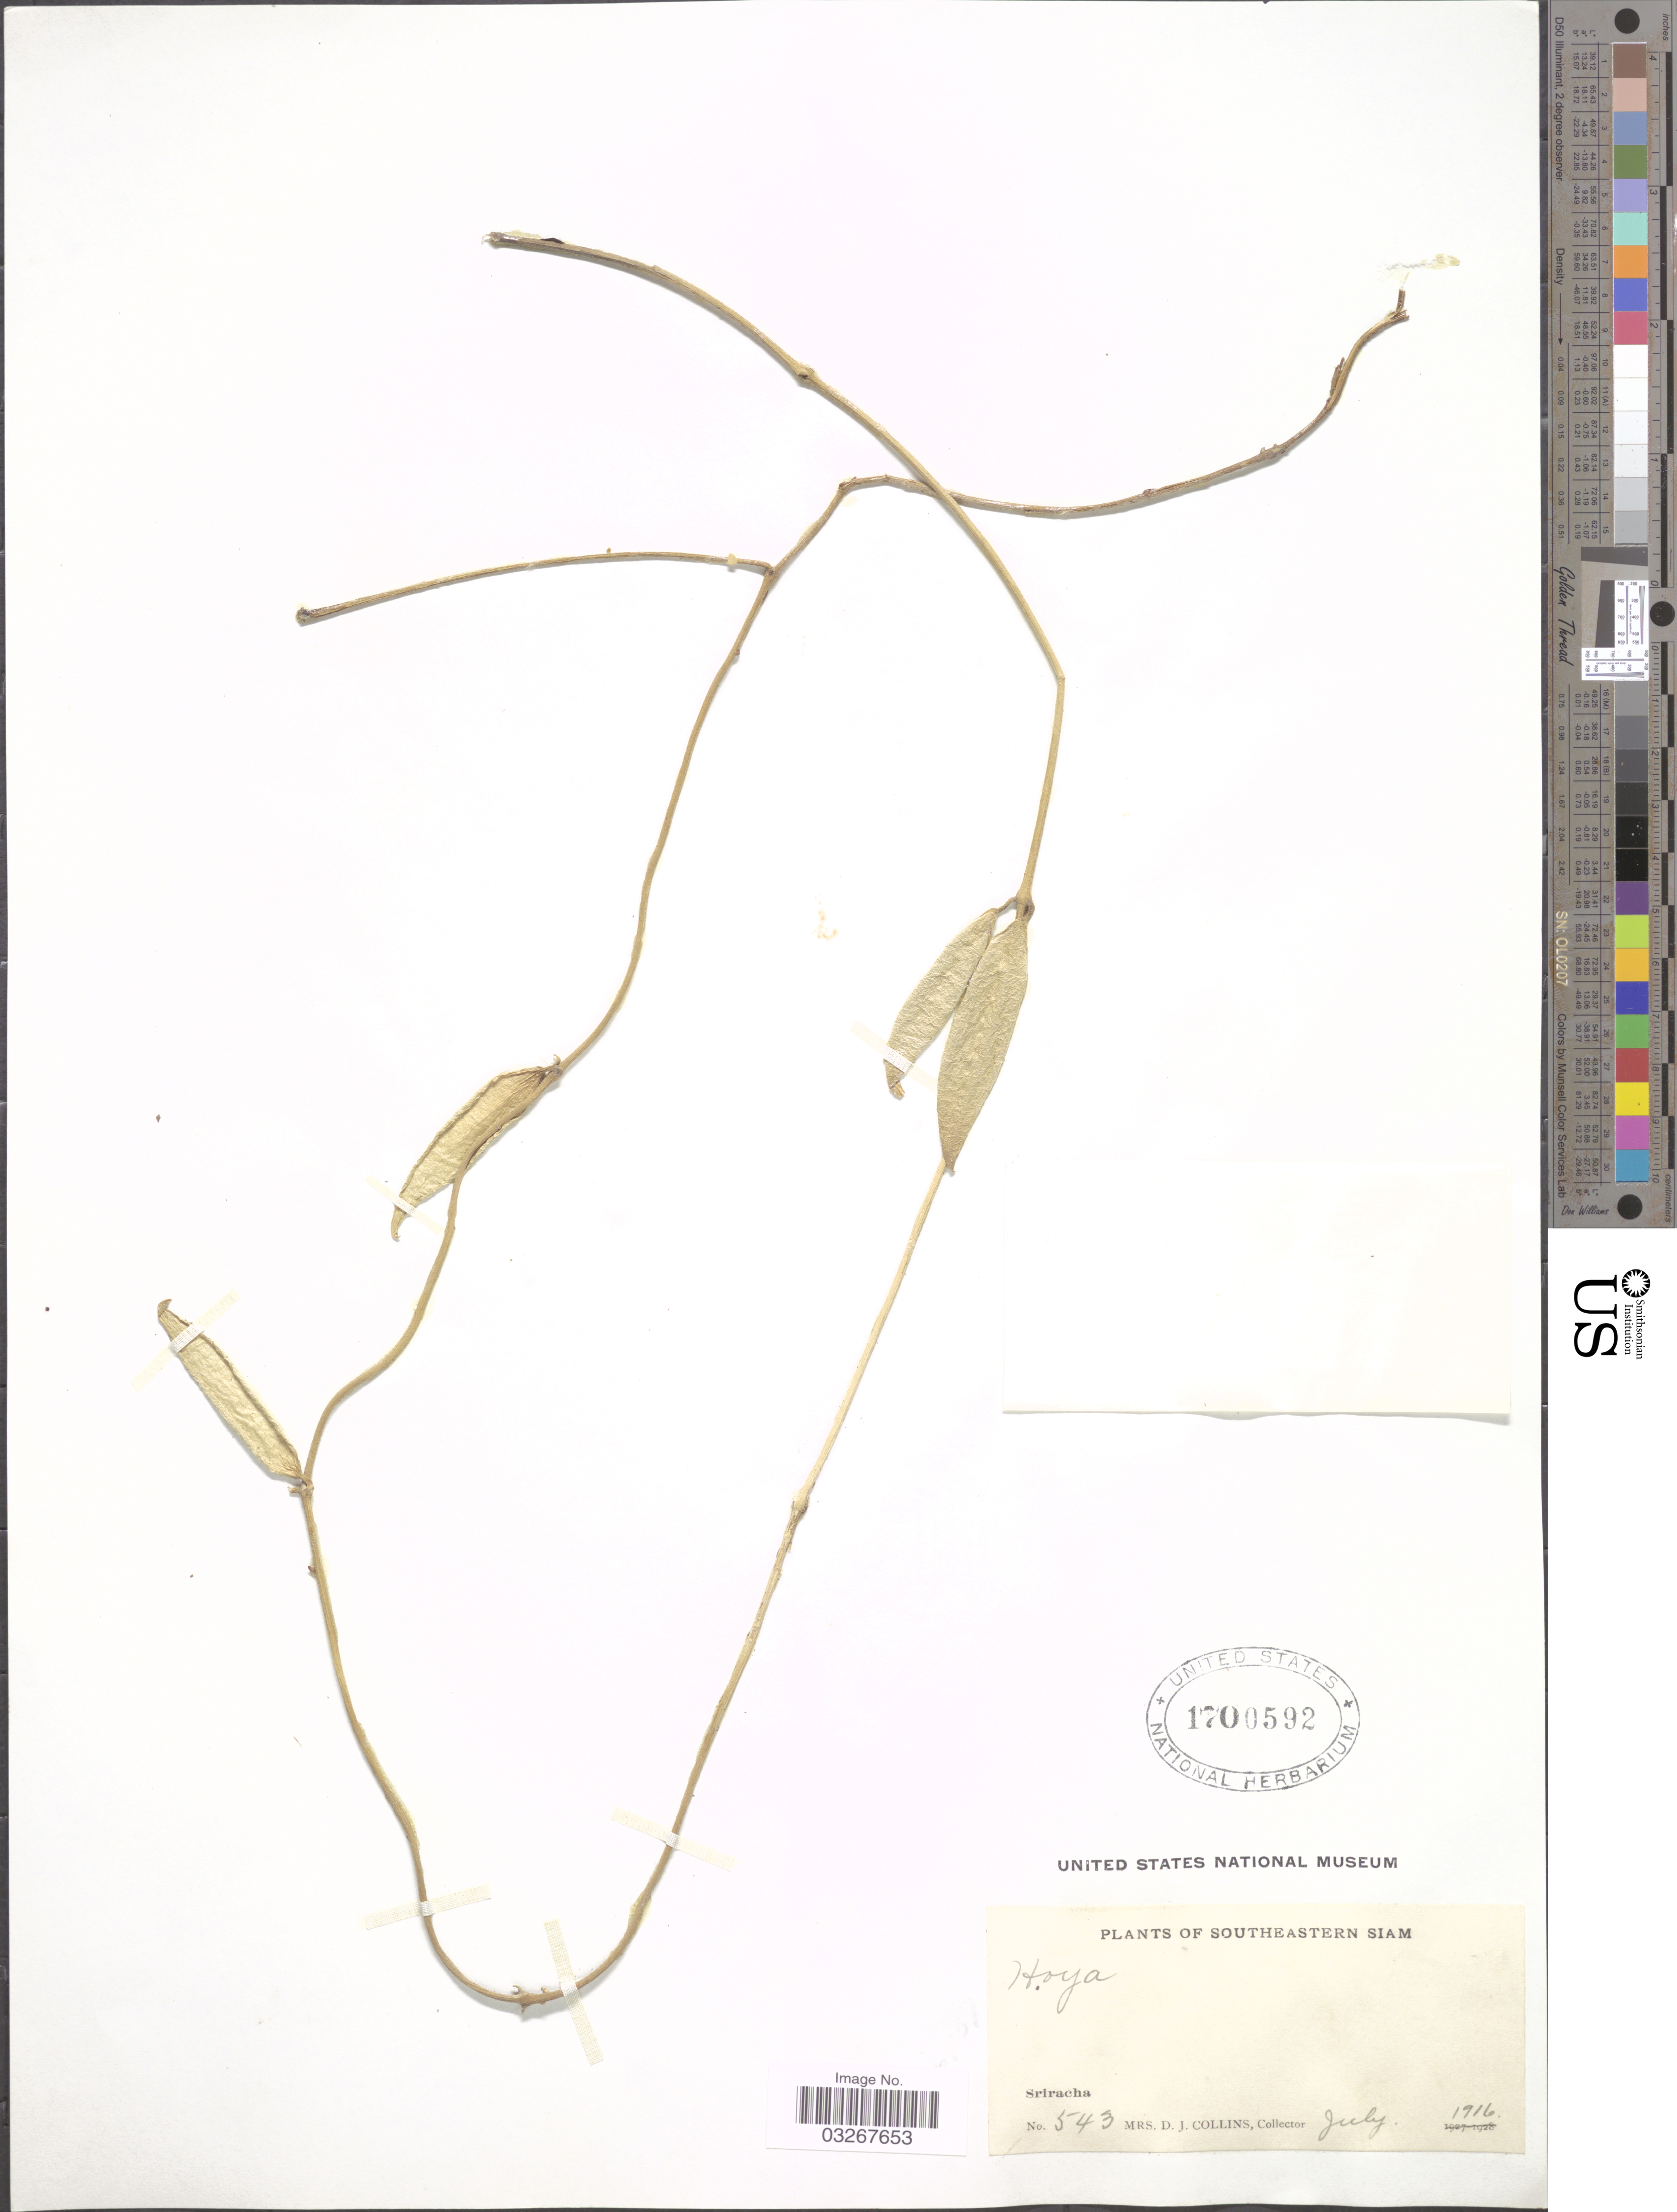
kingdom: Plantae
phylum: Tracheophyta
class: Magnoliopsida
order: Gentianales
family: Apocynaceae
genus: Hoya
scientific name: Hoya sp.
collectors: Mrs. D. J. Collins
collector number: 543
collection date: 1916-07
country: Thailand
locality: Southeastern Siam, Sriracha.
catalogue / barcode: US 1700592